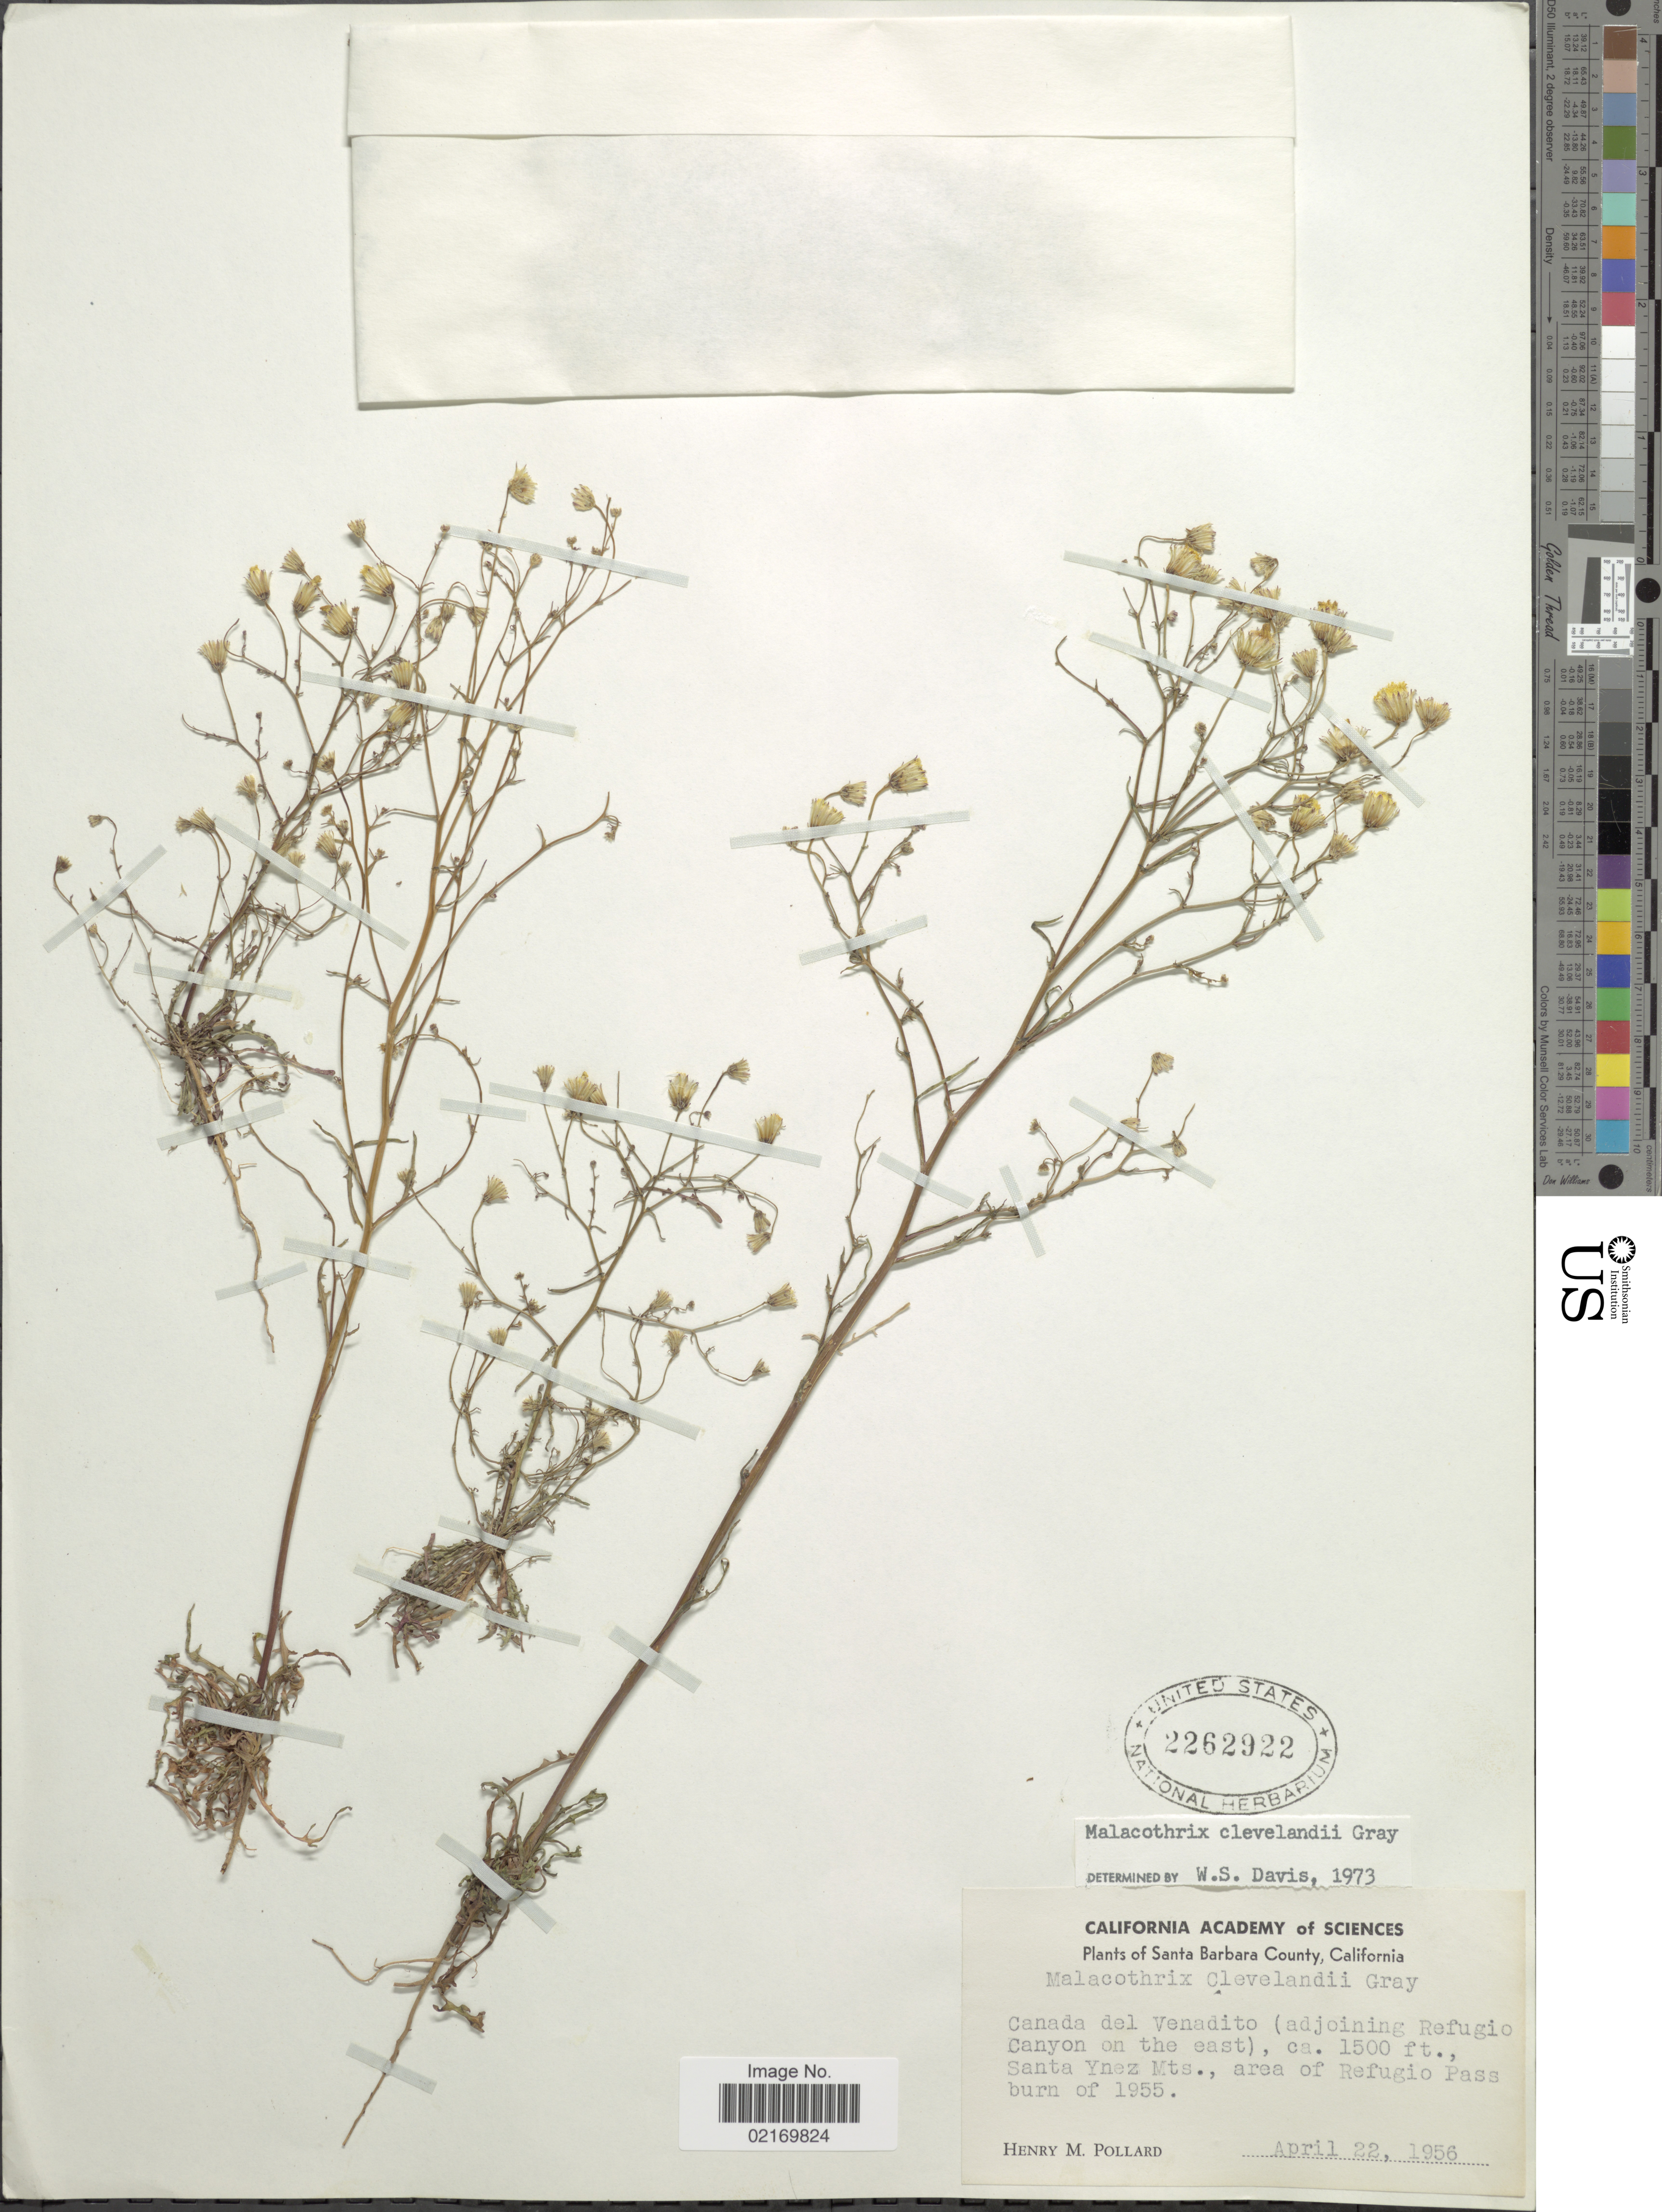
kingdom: Plantae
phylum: Tracheophyta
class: Magnoliopsida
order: Asterales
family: Asteraceae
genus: Malacothrix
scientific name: Malacothrix clevelandii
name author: A. Gray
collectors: H. M. Pollard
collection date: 1956-04-22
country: United States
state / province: California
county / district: Santa Barbara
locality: Santa Barbara County, Canada del Vendito (adjoining Refugio Canyon on the east), Santa Ynez Mts., area of Refugio Pass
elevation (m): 457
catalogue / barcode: US 2262922